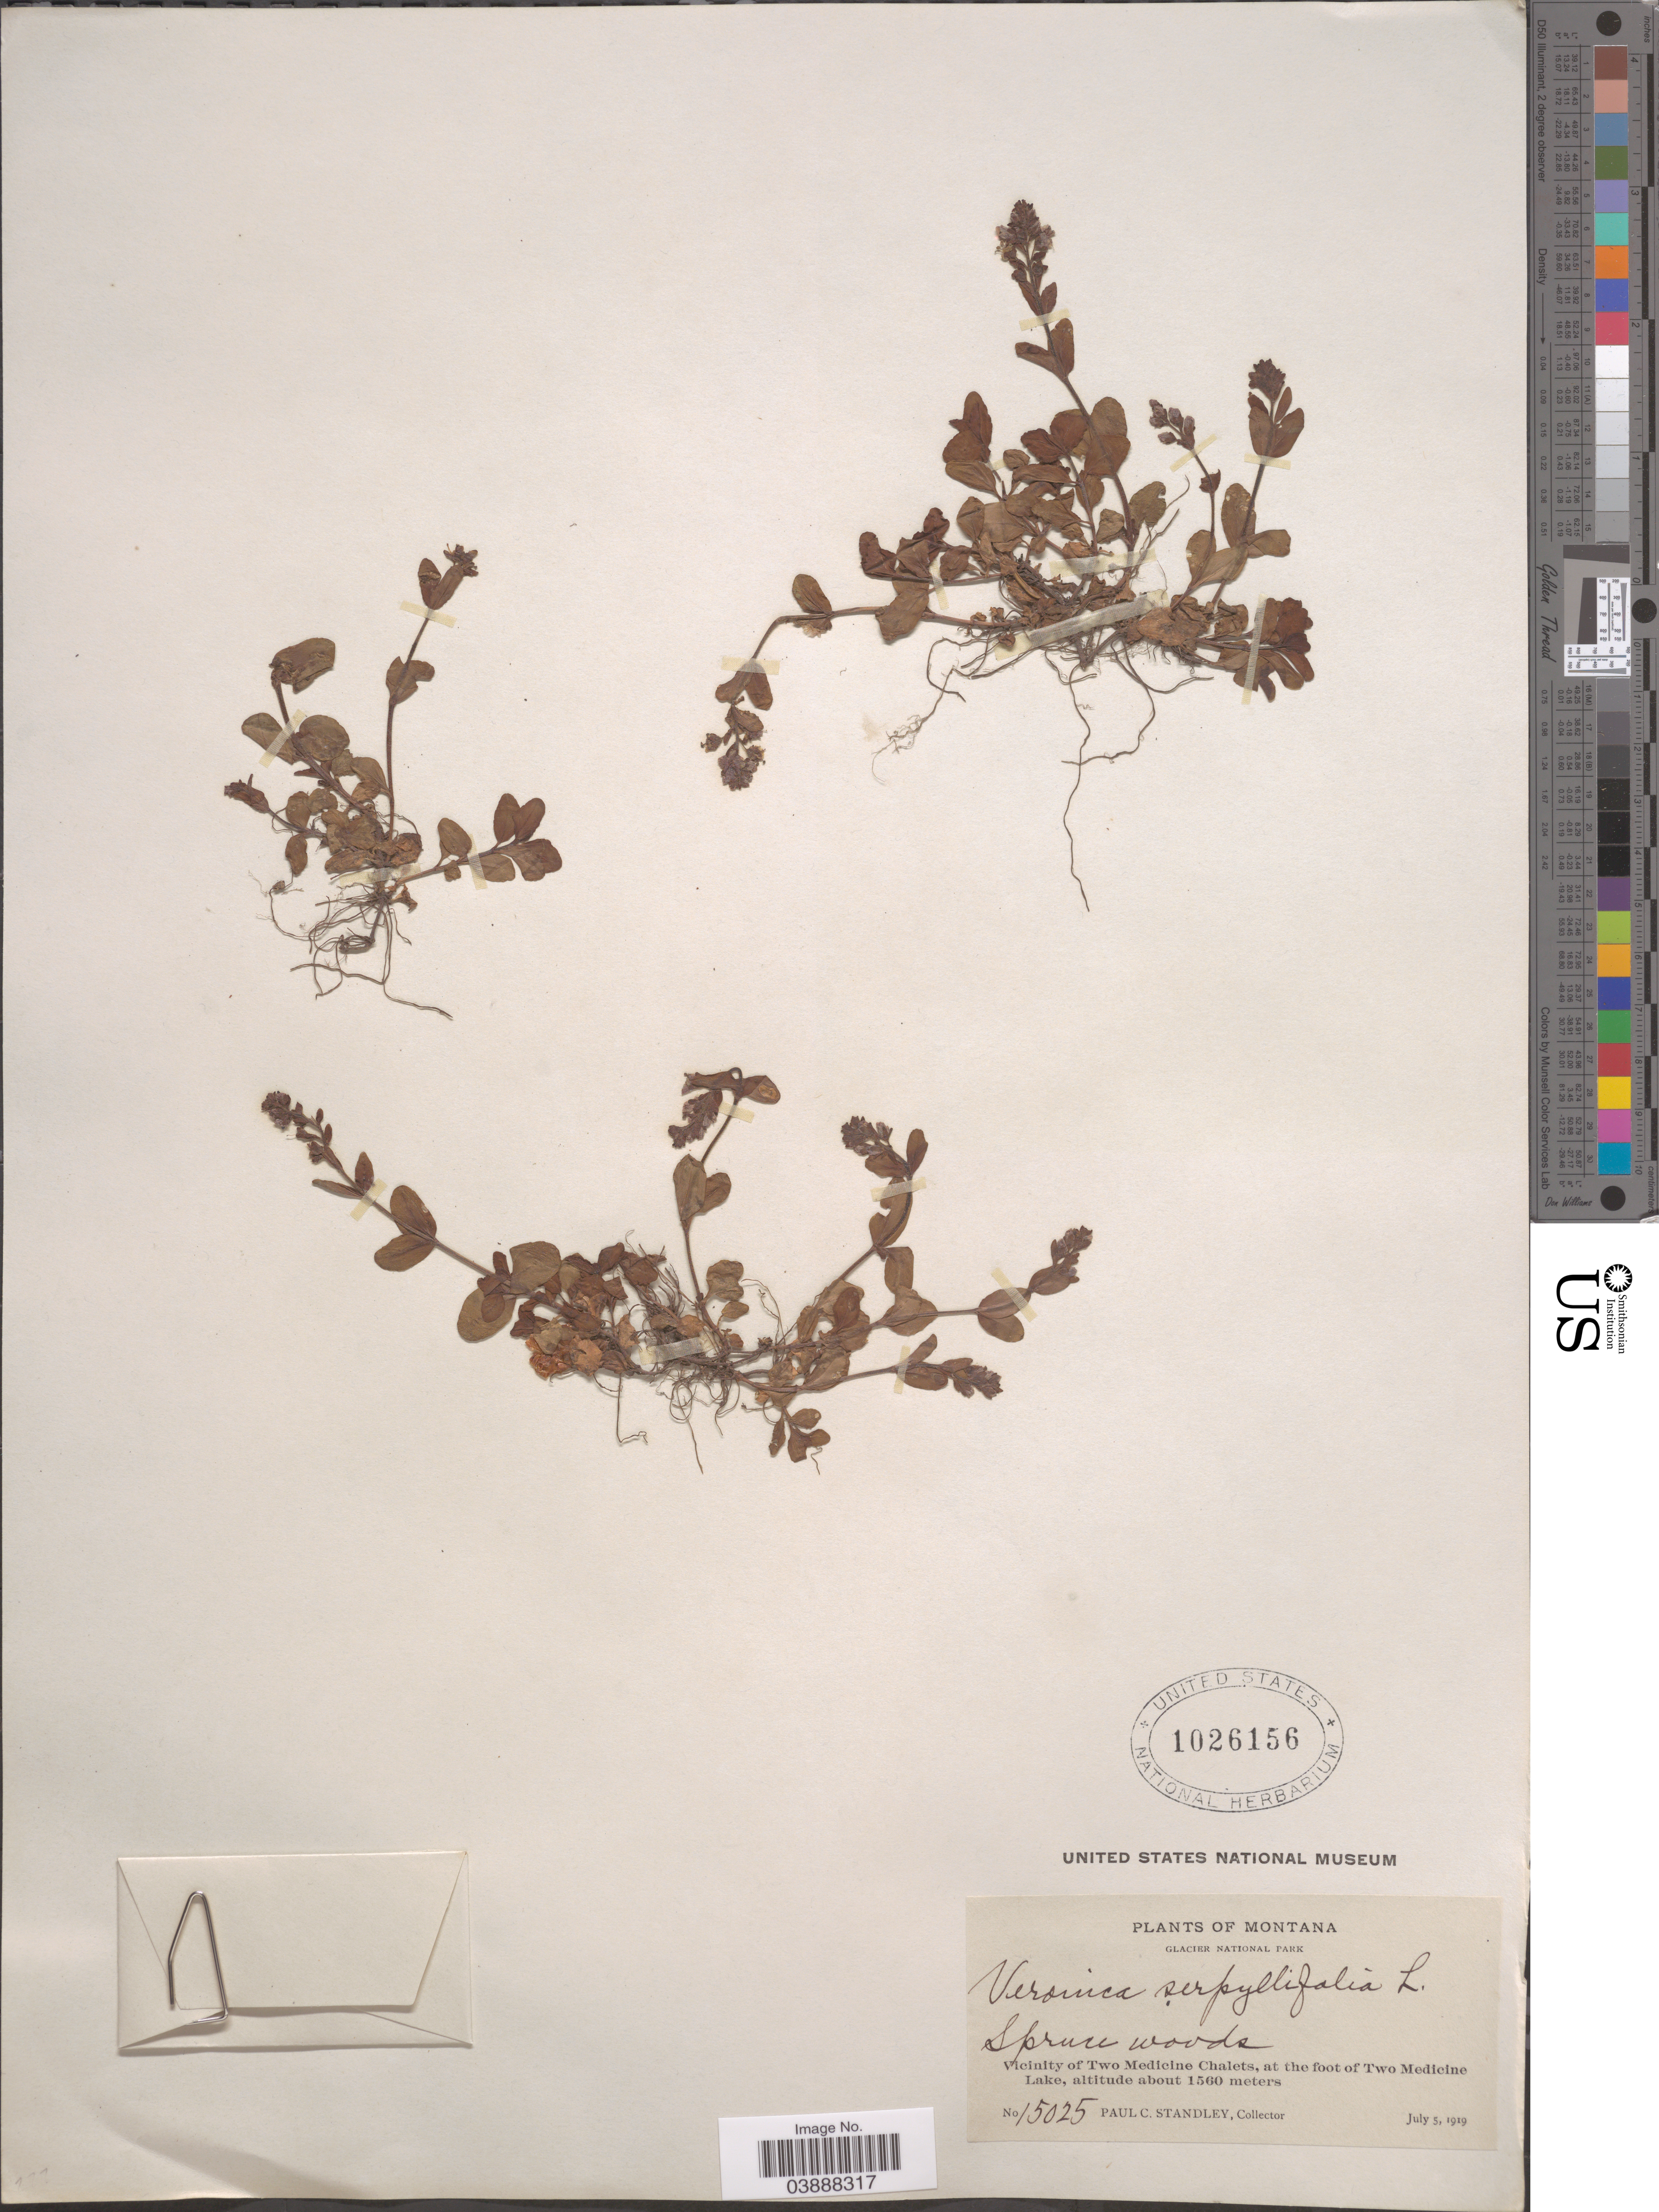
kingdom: Plantae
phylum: Tracheophyta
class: Magnoliopsida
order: Lamiales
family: Plantaginaceae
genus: Veronica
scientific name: Veronica serpyllifolia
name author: L.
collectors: P. C. Standley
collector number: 15025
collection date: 1919-07-05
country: United States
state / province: Montana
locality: Glacier National Park. Vicinity of Two Medicine Chalets, at the foot of Two Medicine Lake.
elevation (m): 1560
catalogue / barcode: US 1026156